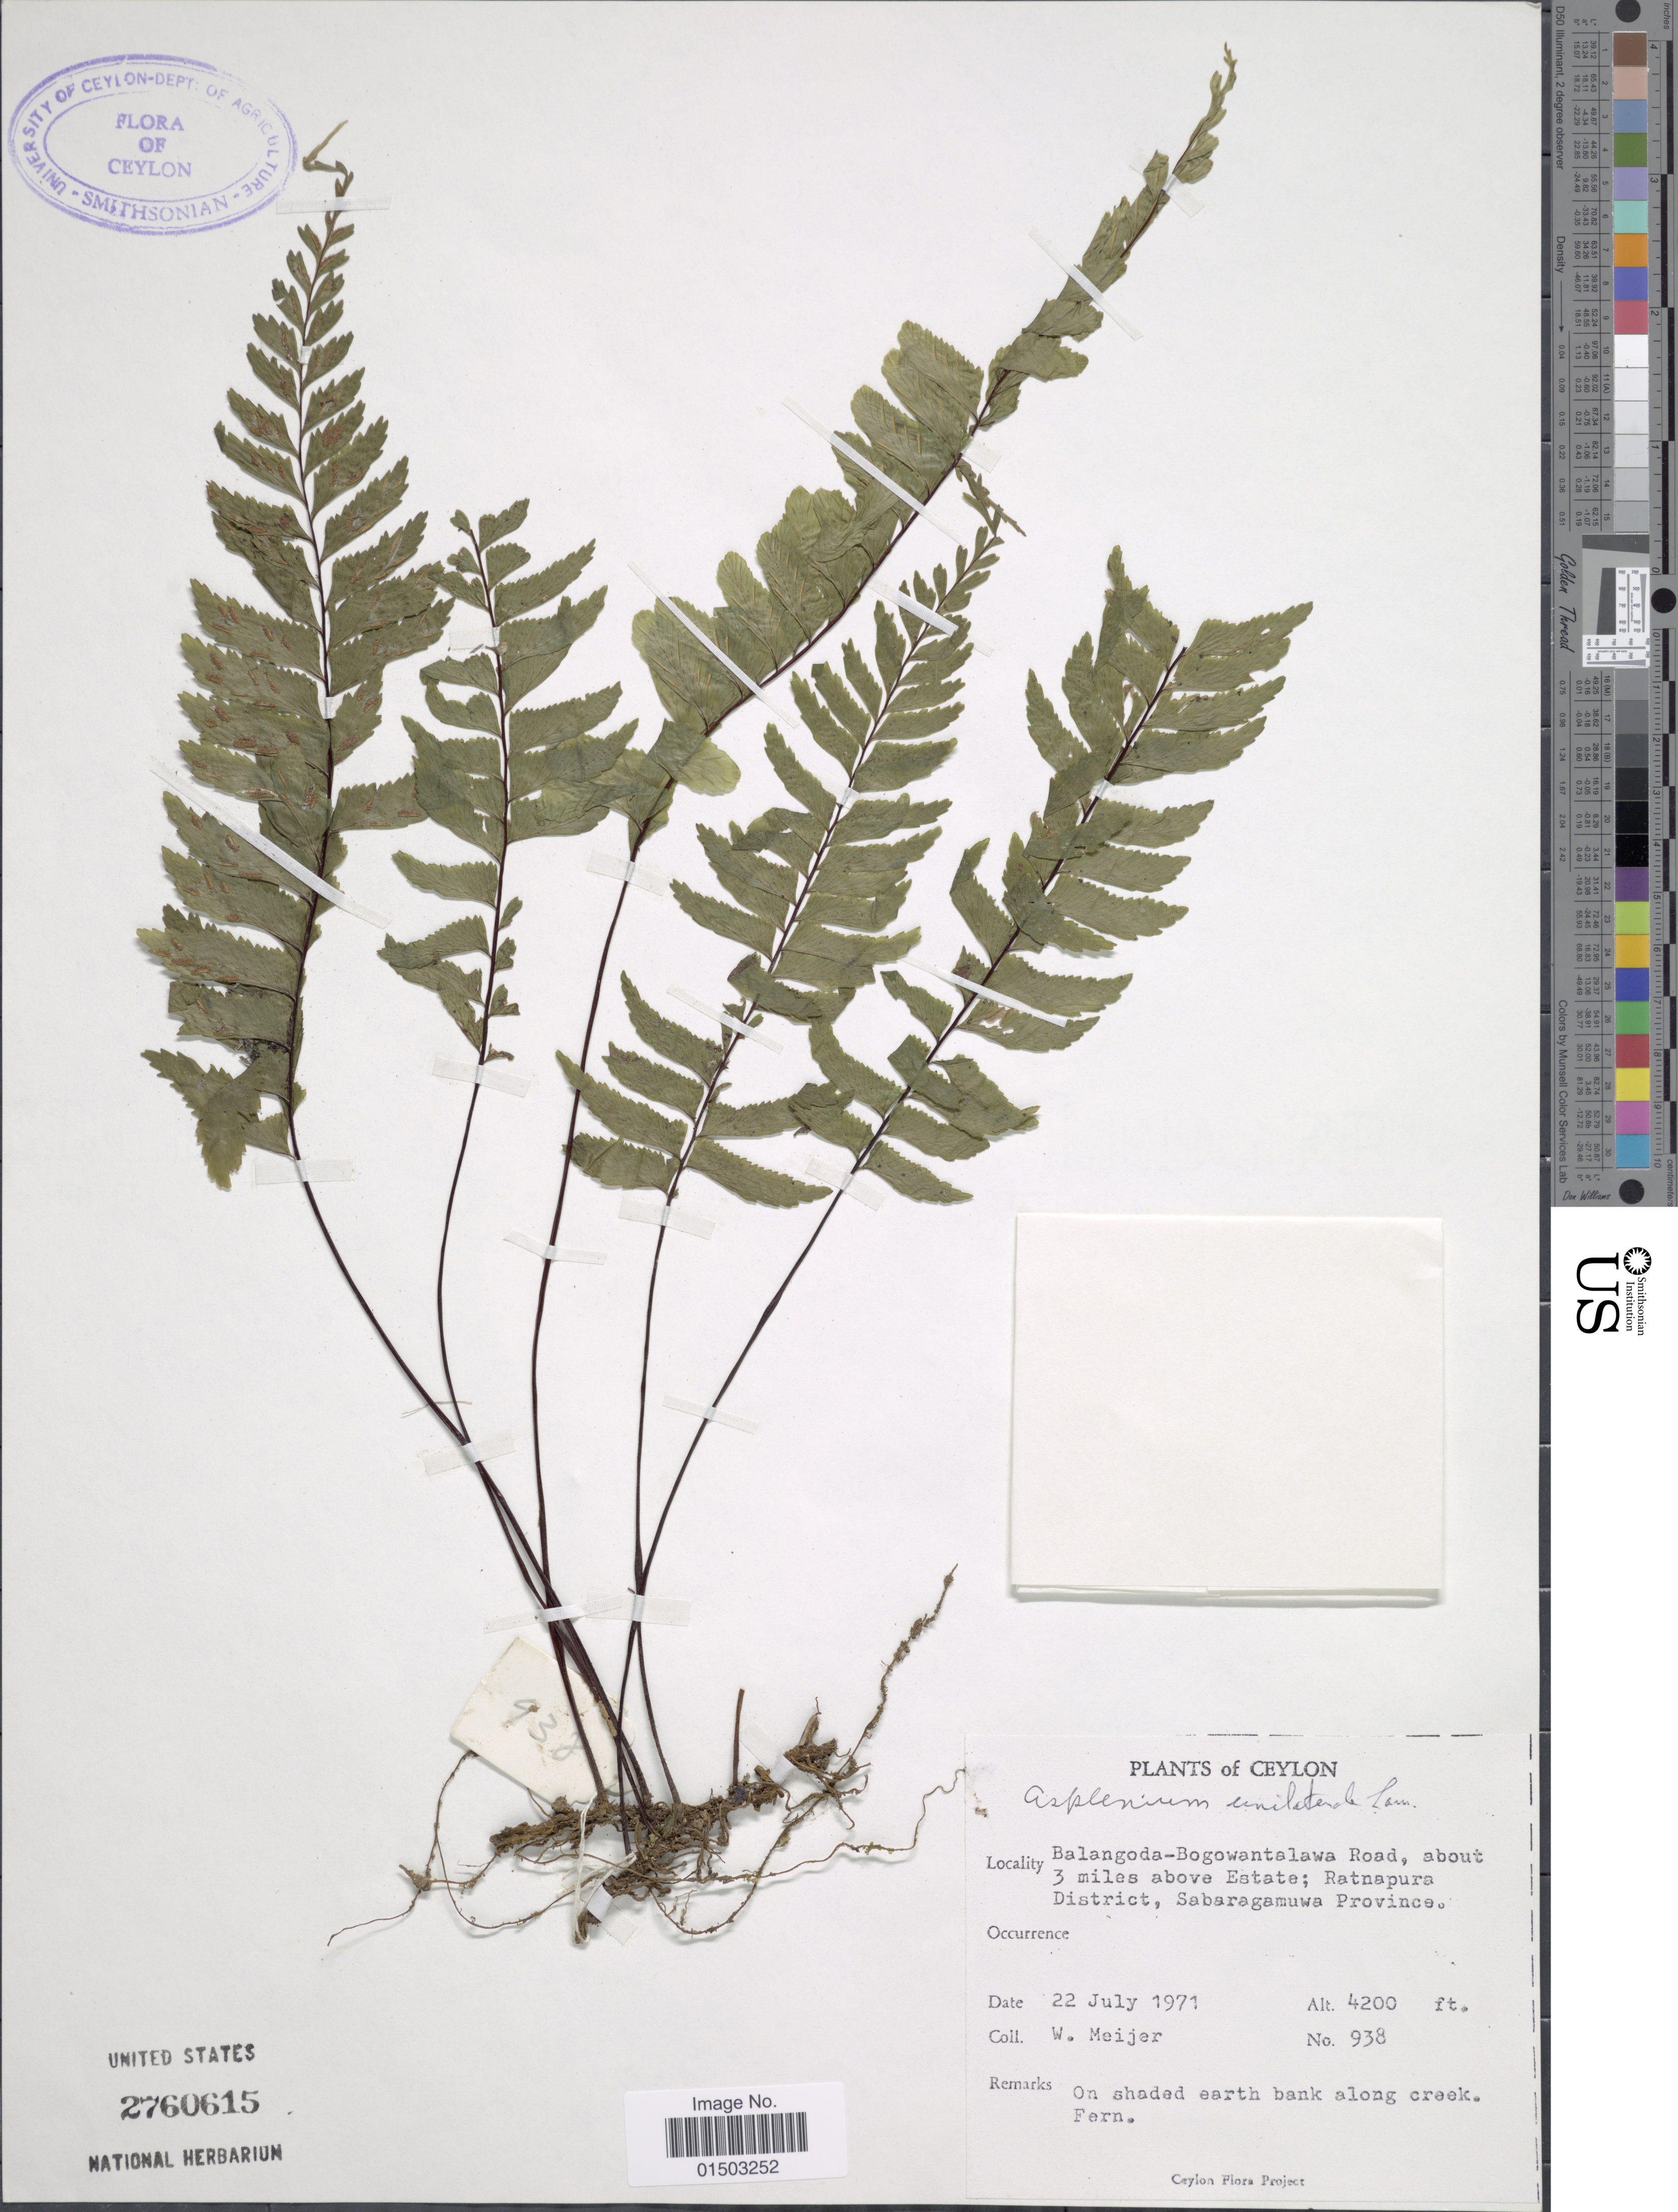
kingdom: Plantae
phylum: Tracheophyta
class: Polypodiopsida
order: Polypodiales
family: Aspleniaceae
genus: Hymenasplenium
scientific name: Hymenasplenium unilaterale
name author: (Lam.) Hayata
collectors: W. Meijer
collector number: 938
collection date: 1971-07-22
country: Sri Lanka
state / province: Sabaragamuwa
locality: Ceylon, Balangoda-Bogowantalawa Road, about 3 miles above Estate; Ratnapura District, Sabaragamuwa Province.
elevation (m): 1280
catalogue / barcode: US 2760615